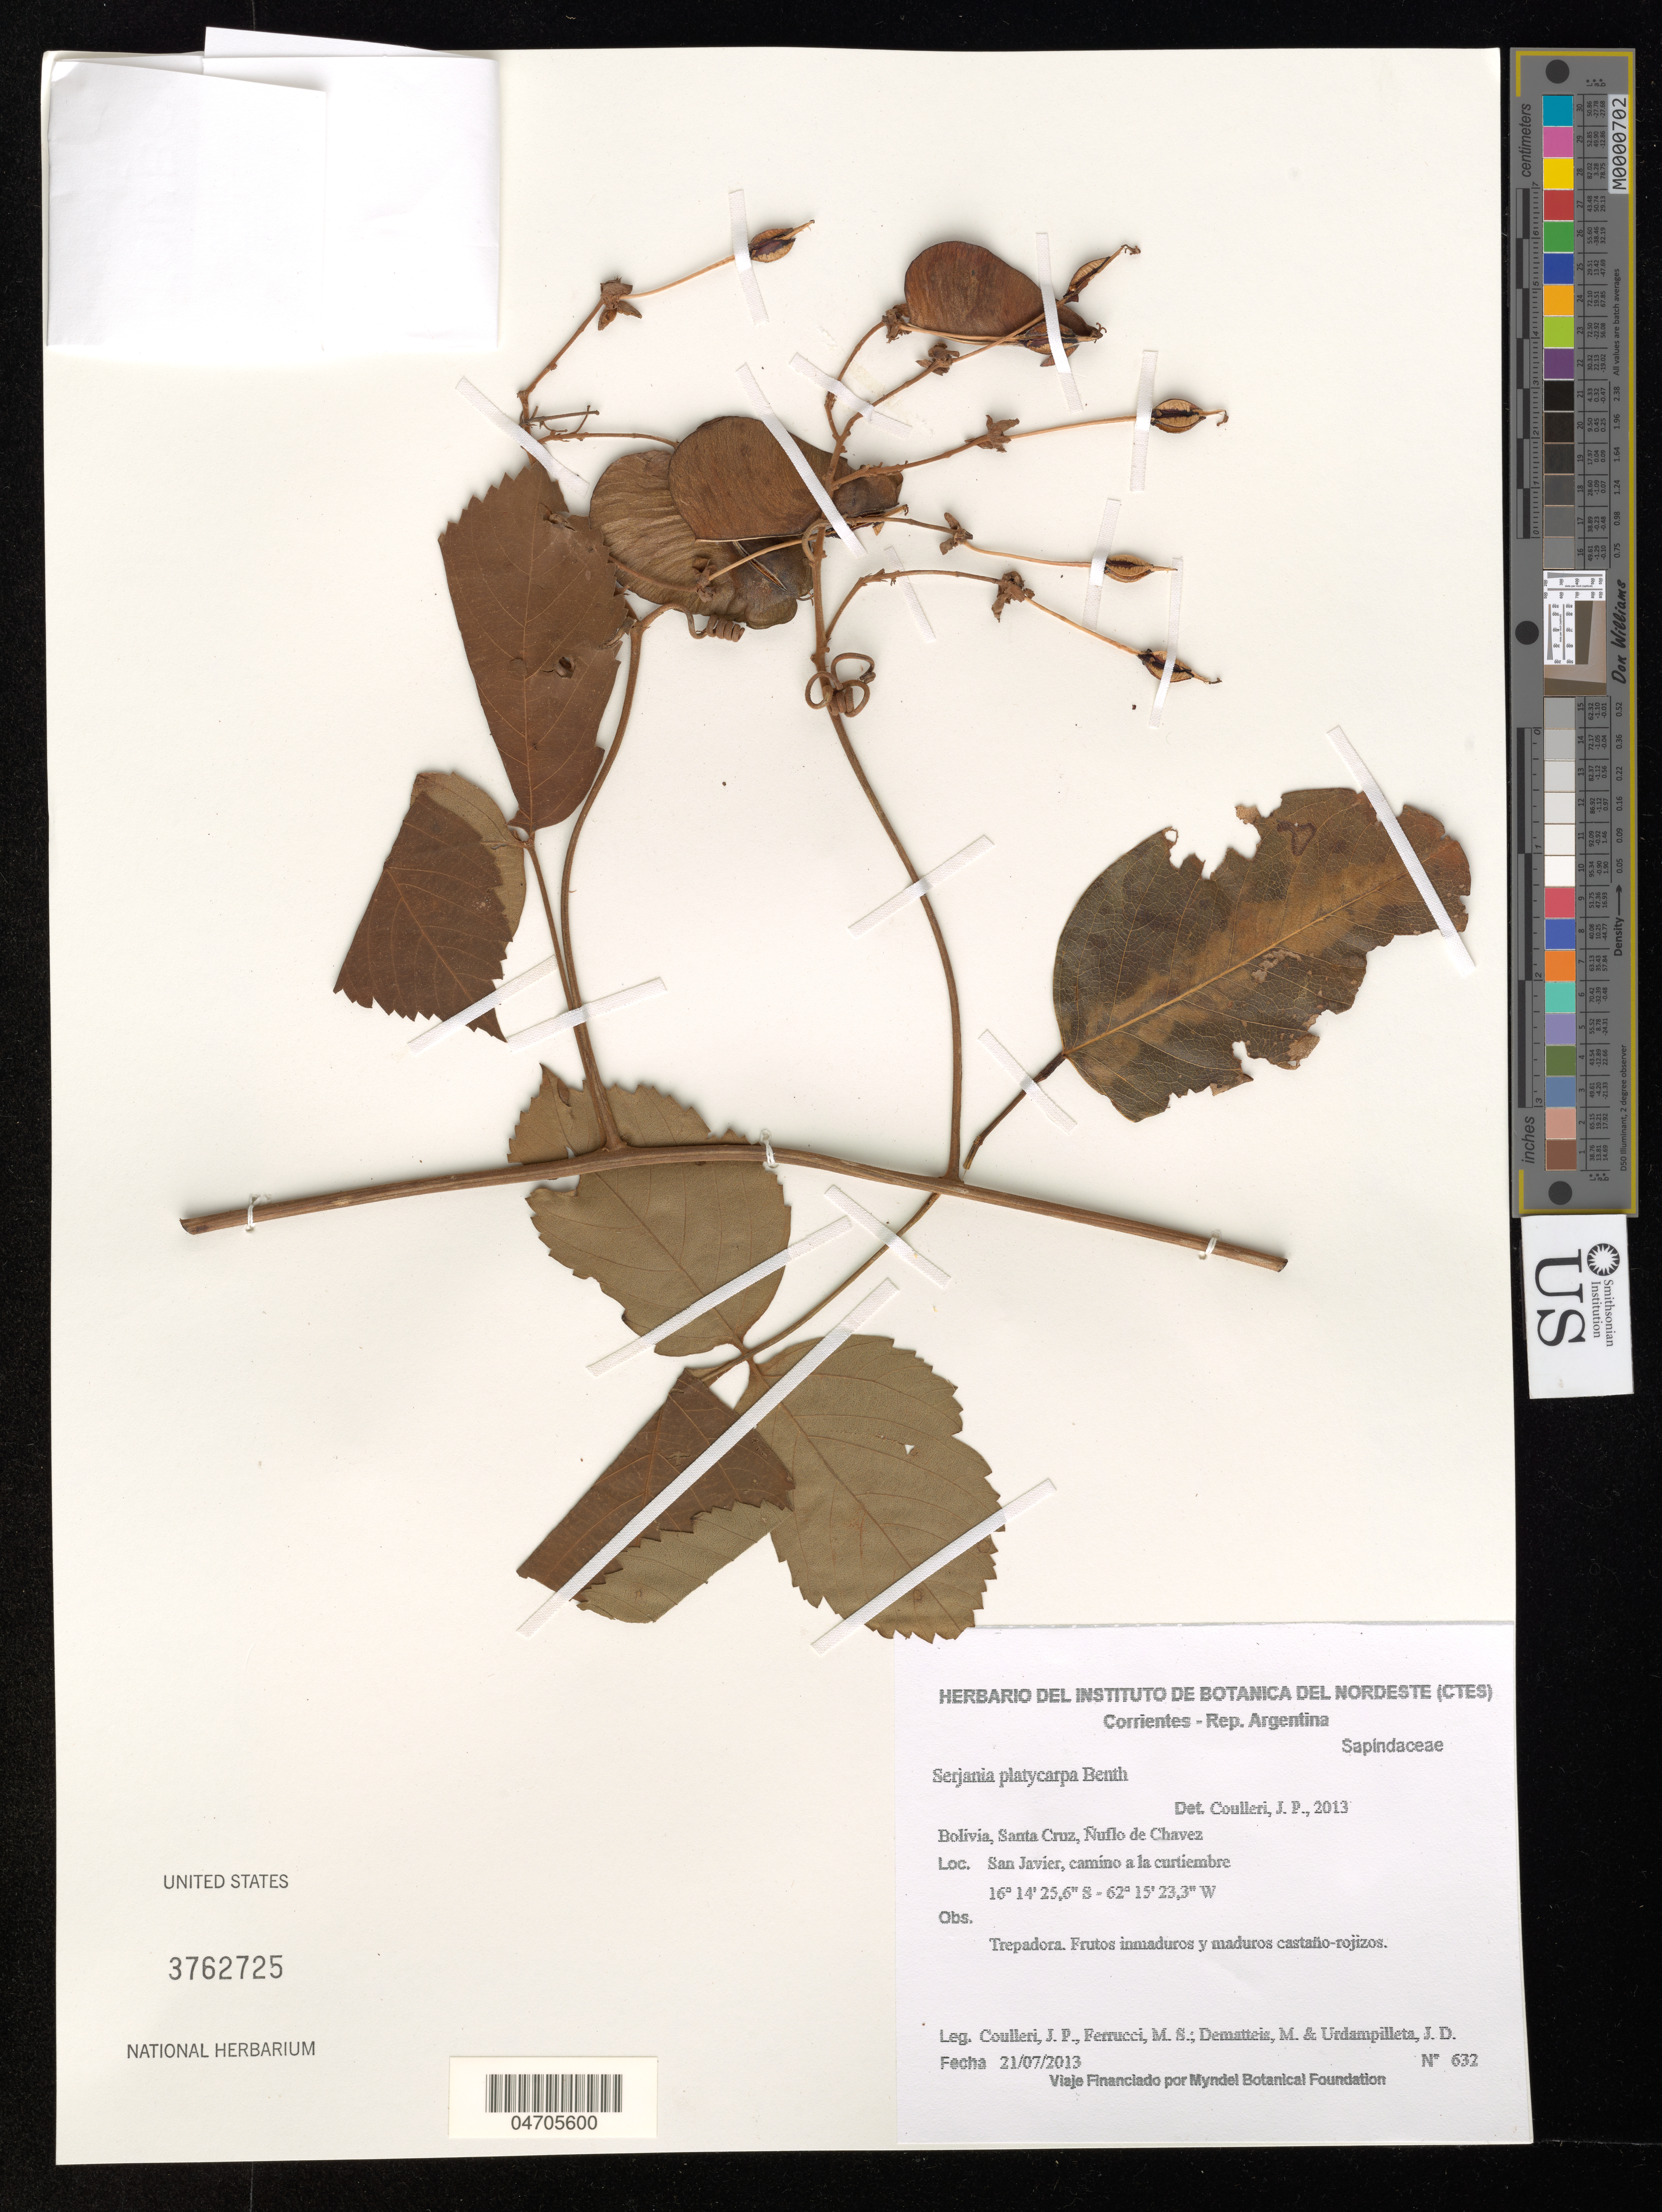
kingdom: Plantae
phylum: Tracheophyta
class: Magnoliopsida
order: Sapindales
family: Sapindaceae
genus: Serjania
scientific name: Serjania platycarpa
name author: Benth.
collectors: J. Coulleri, M. S. Ferrucci, M. Dematteis & J. Urdampilleta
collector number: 632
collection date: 2013-07-21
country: Bolivia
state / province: Santa Cruz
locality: Ñuflo de Chávez. San Javier, camino a la curtiembre.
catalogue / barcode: US 3762725